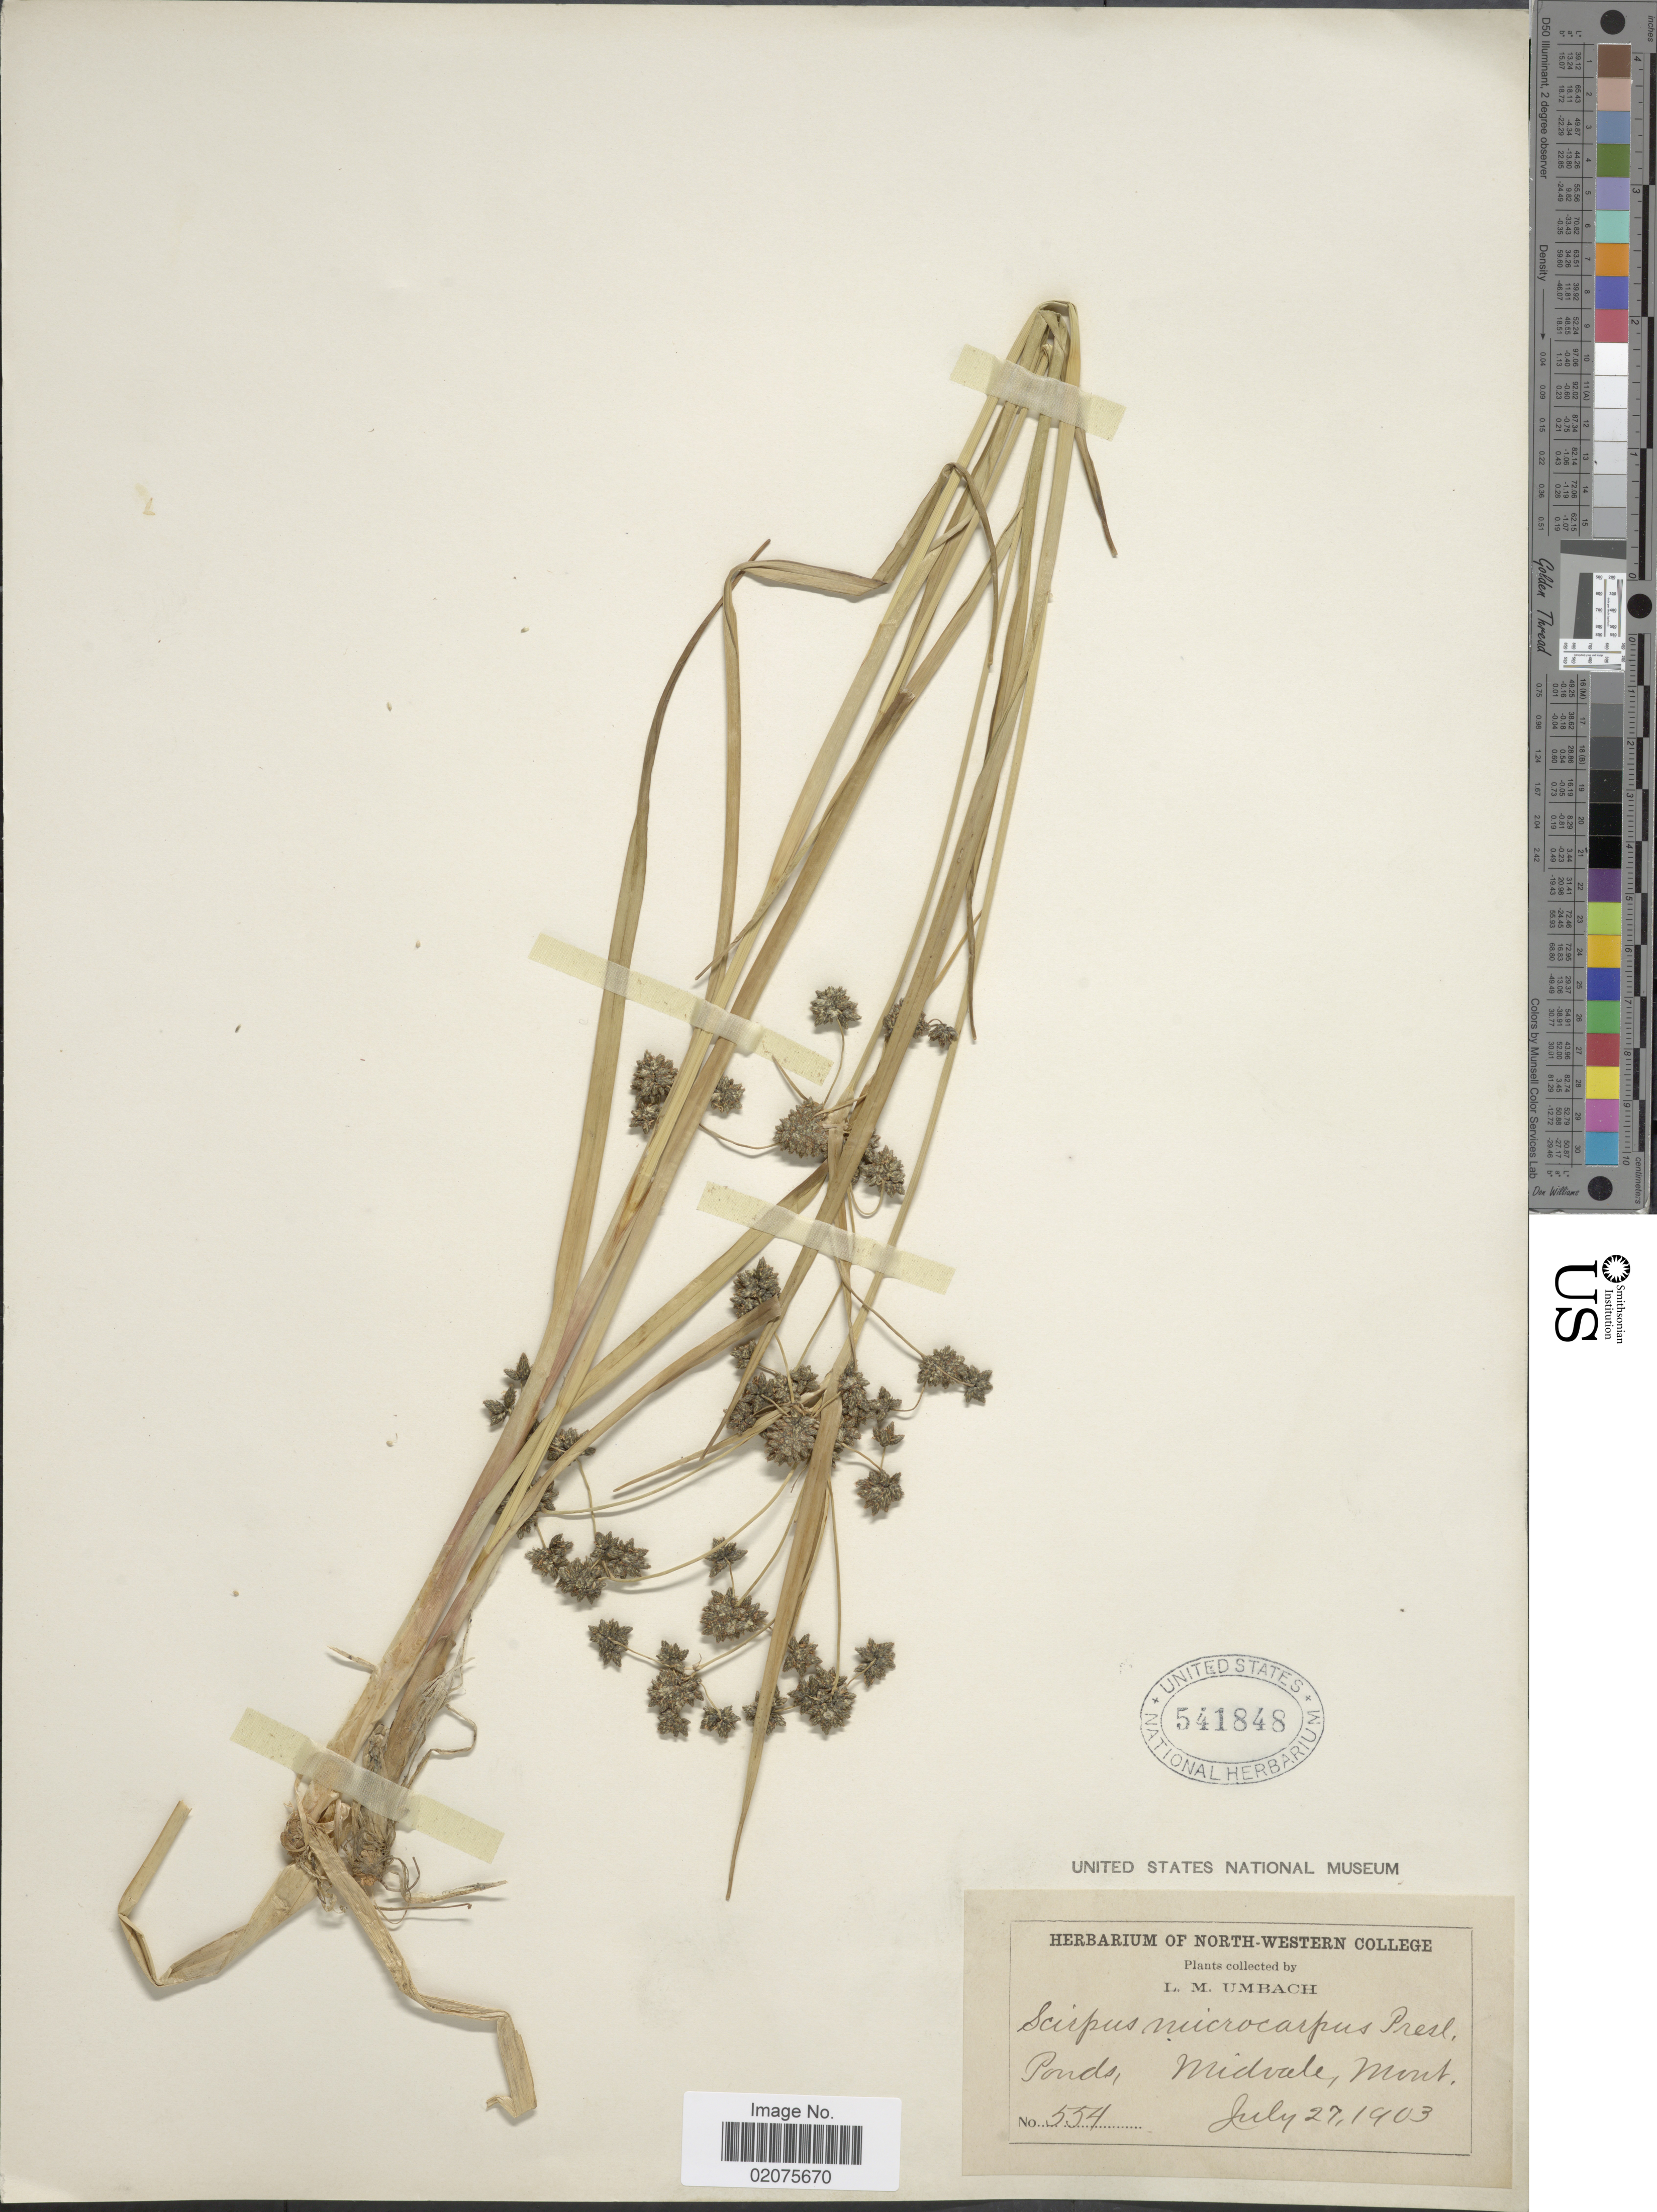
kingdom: Plantae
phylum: Tracheophyta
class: Liliopsida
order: Poales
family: Cyperaceae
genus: Scirpus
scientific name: Scirpus microcarpus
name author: J. Presl & C. Presl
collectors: L. M. Umbach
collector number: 554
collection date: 1903-07-27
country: United States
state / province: Montana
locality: Ponds, Midvale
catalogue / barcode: US 541848